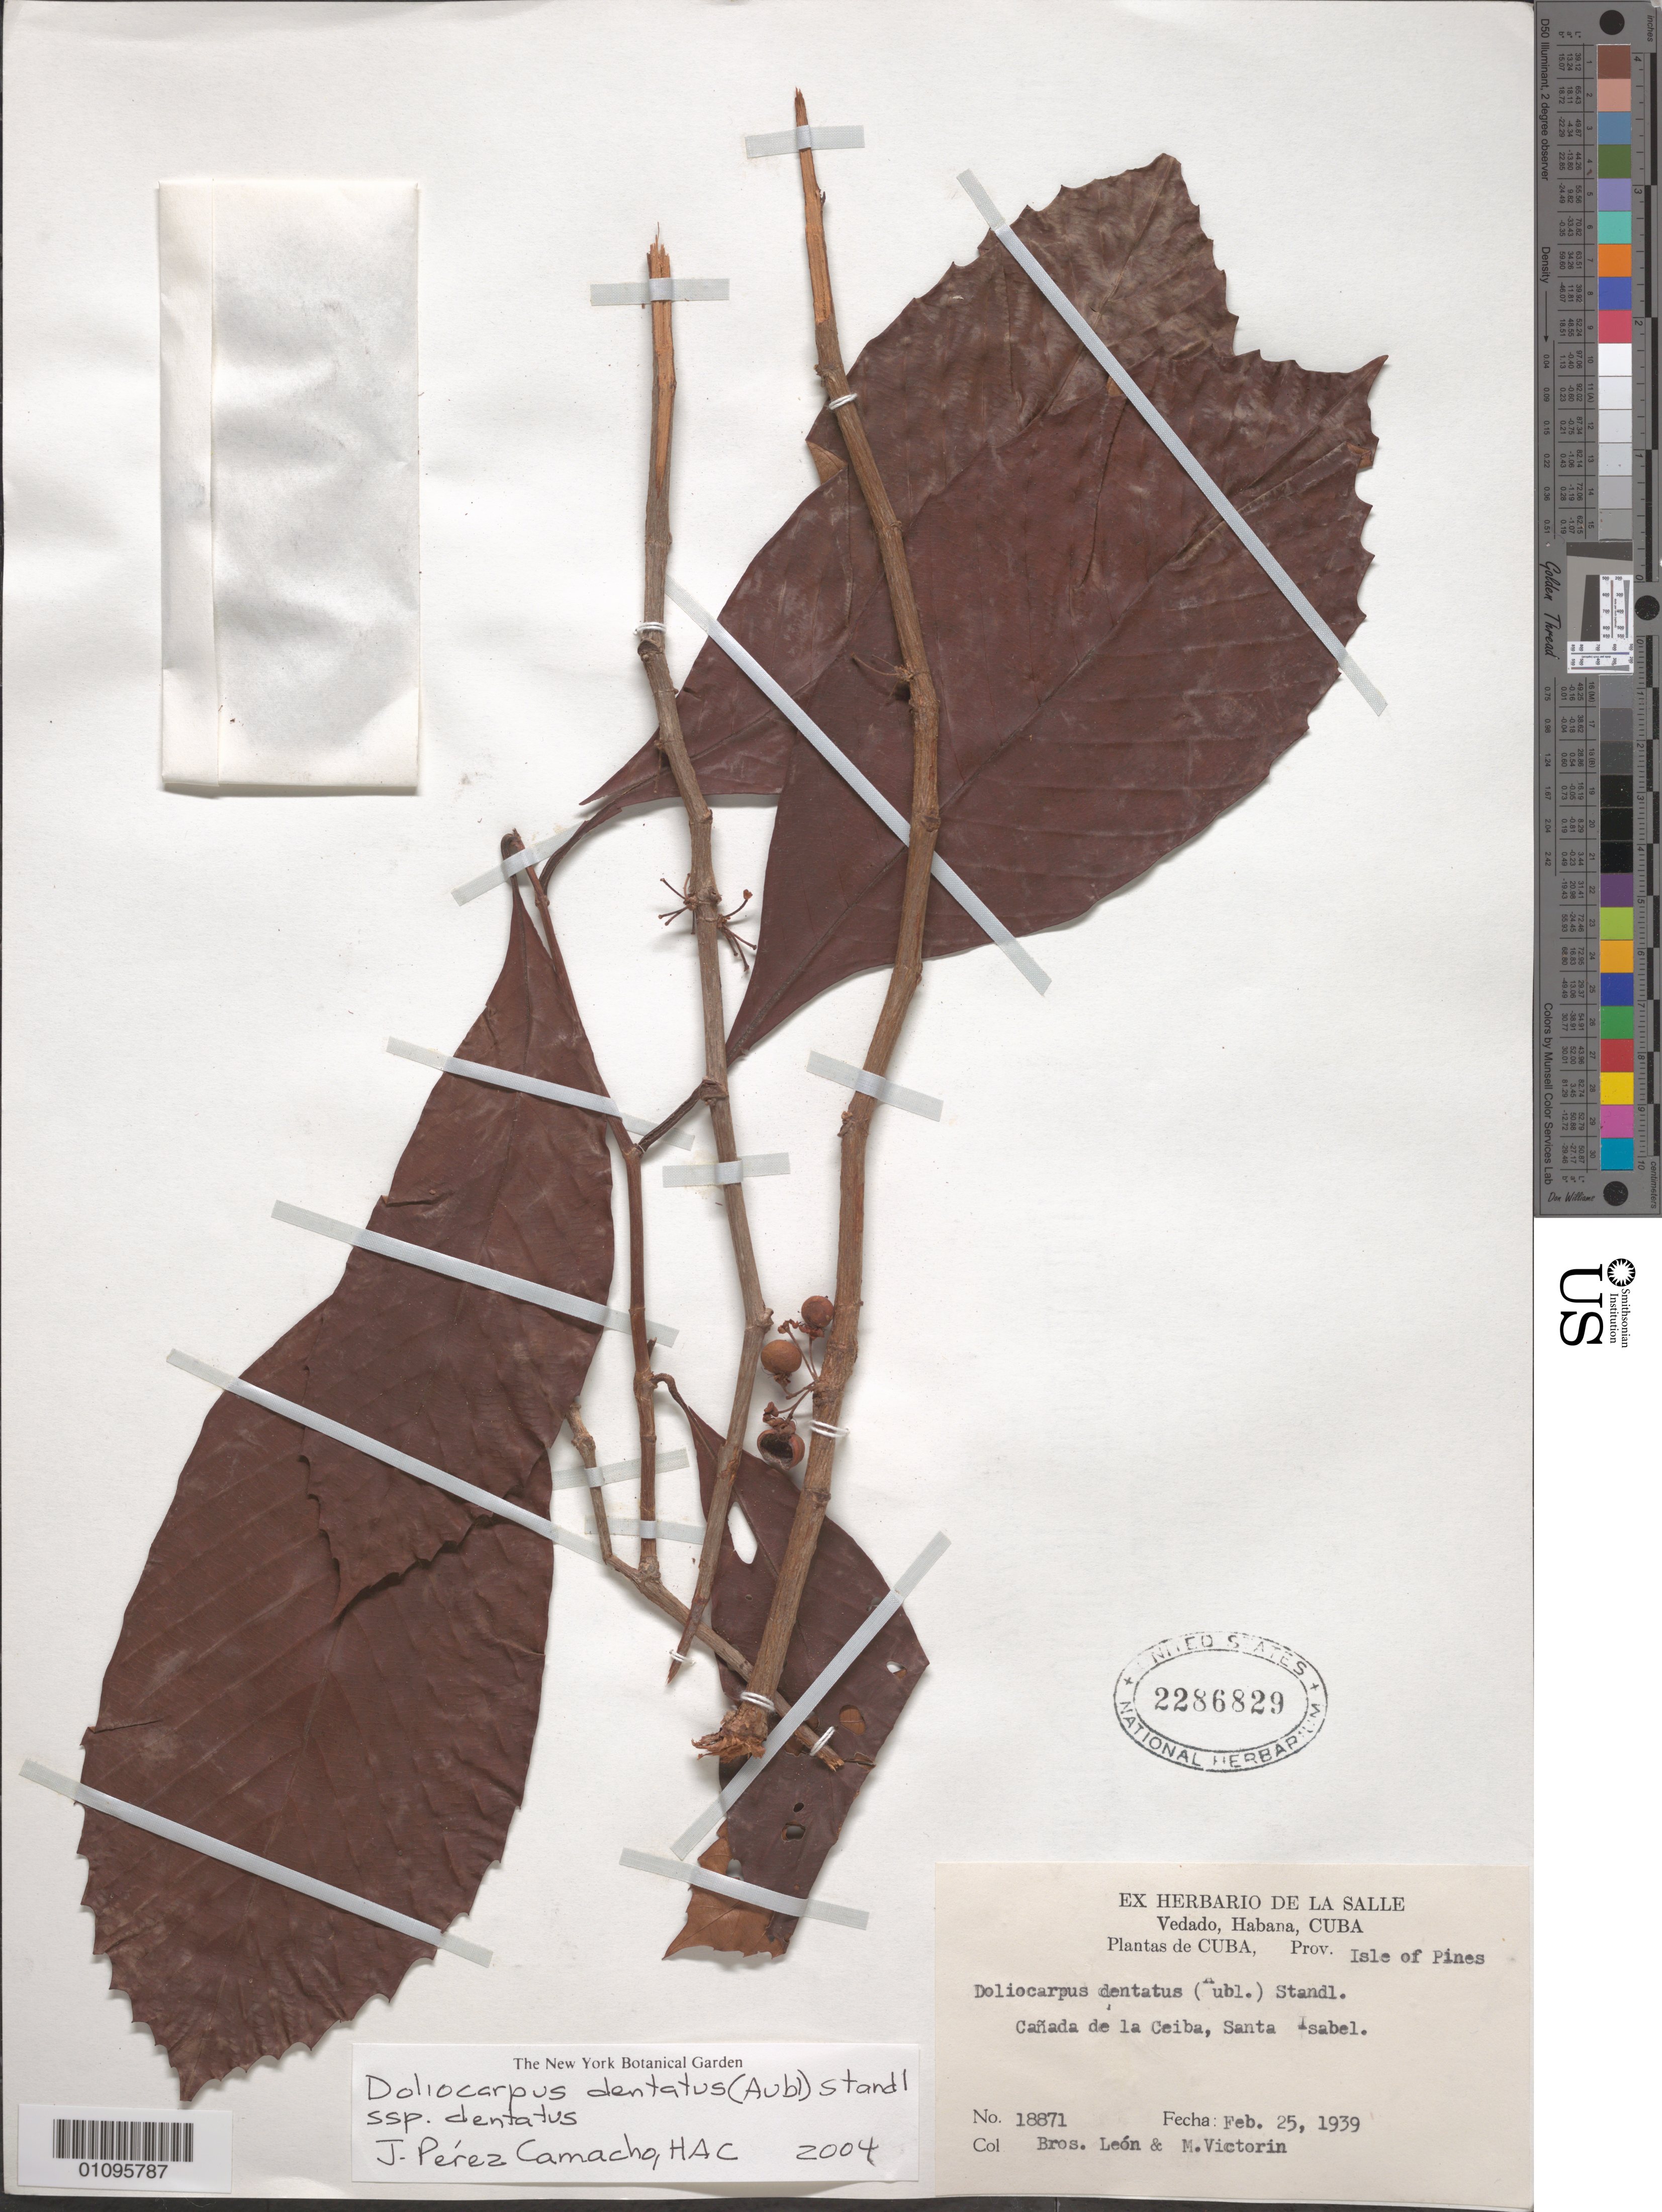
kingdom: Plantae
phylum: Tracheophyta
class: Magnoliopsida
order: Dilleniales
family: Dilleniaceae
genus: Doliocarpus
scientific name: Doliocarpus dentatus subsp. dentatus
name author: (Aubl.) Standl.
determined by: Peréz-Camacho, J.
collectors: Bro. León & F. Victorin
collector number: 18871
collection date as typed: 25 Feb 1939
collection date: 1939-02-25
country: Cuba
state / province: Isla de La Juventud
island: Isla de la Juventud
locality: Cañada de la Ceiba, Santa Isabel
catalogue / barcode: US 2286829